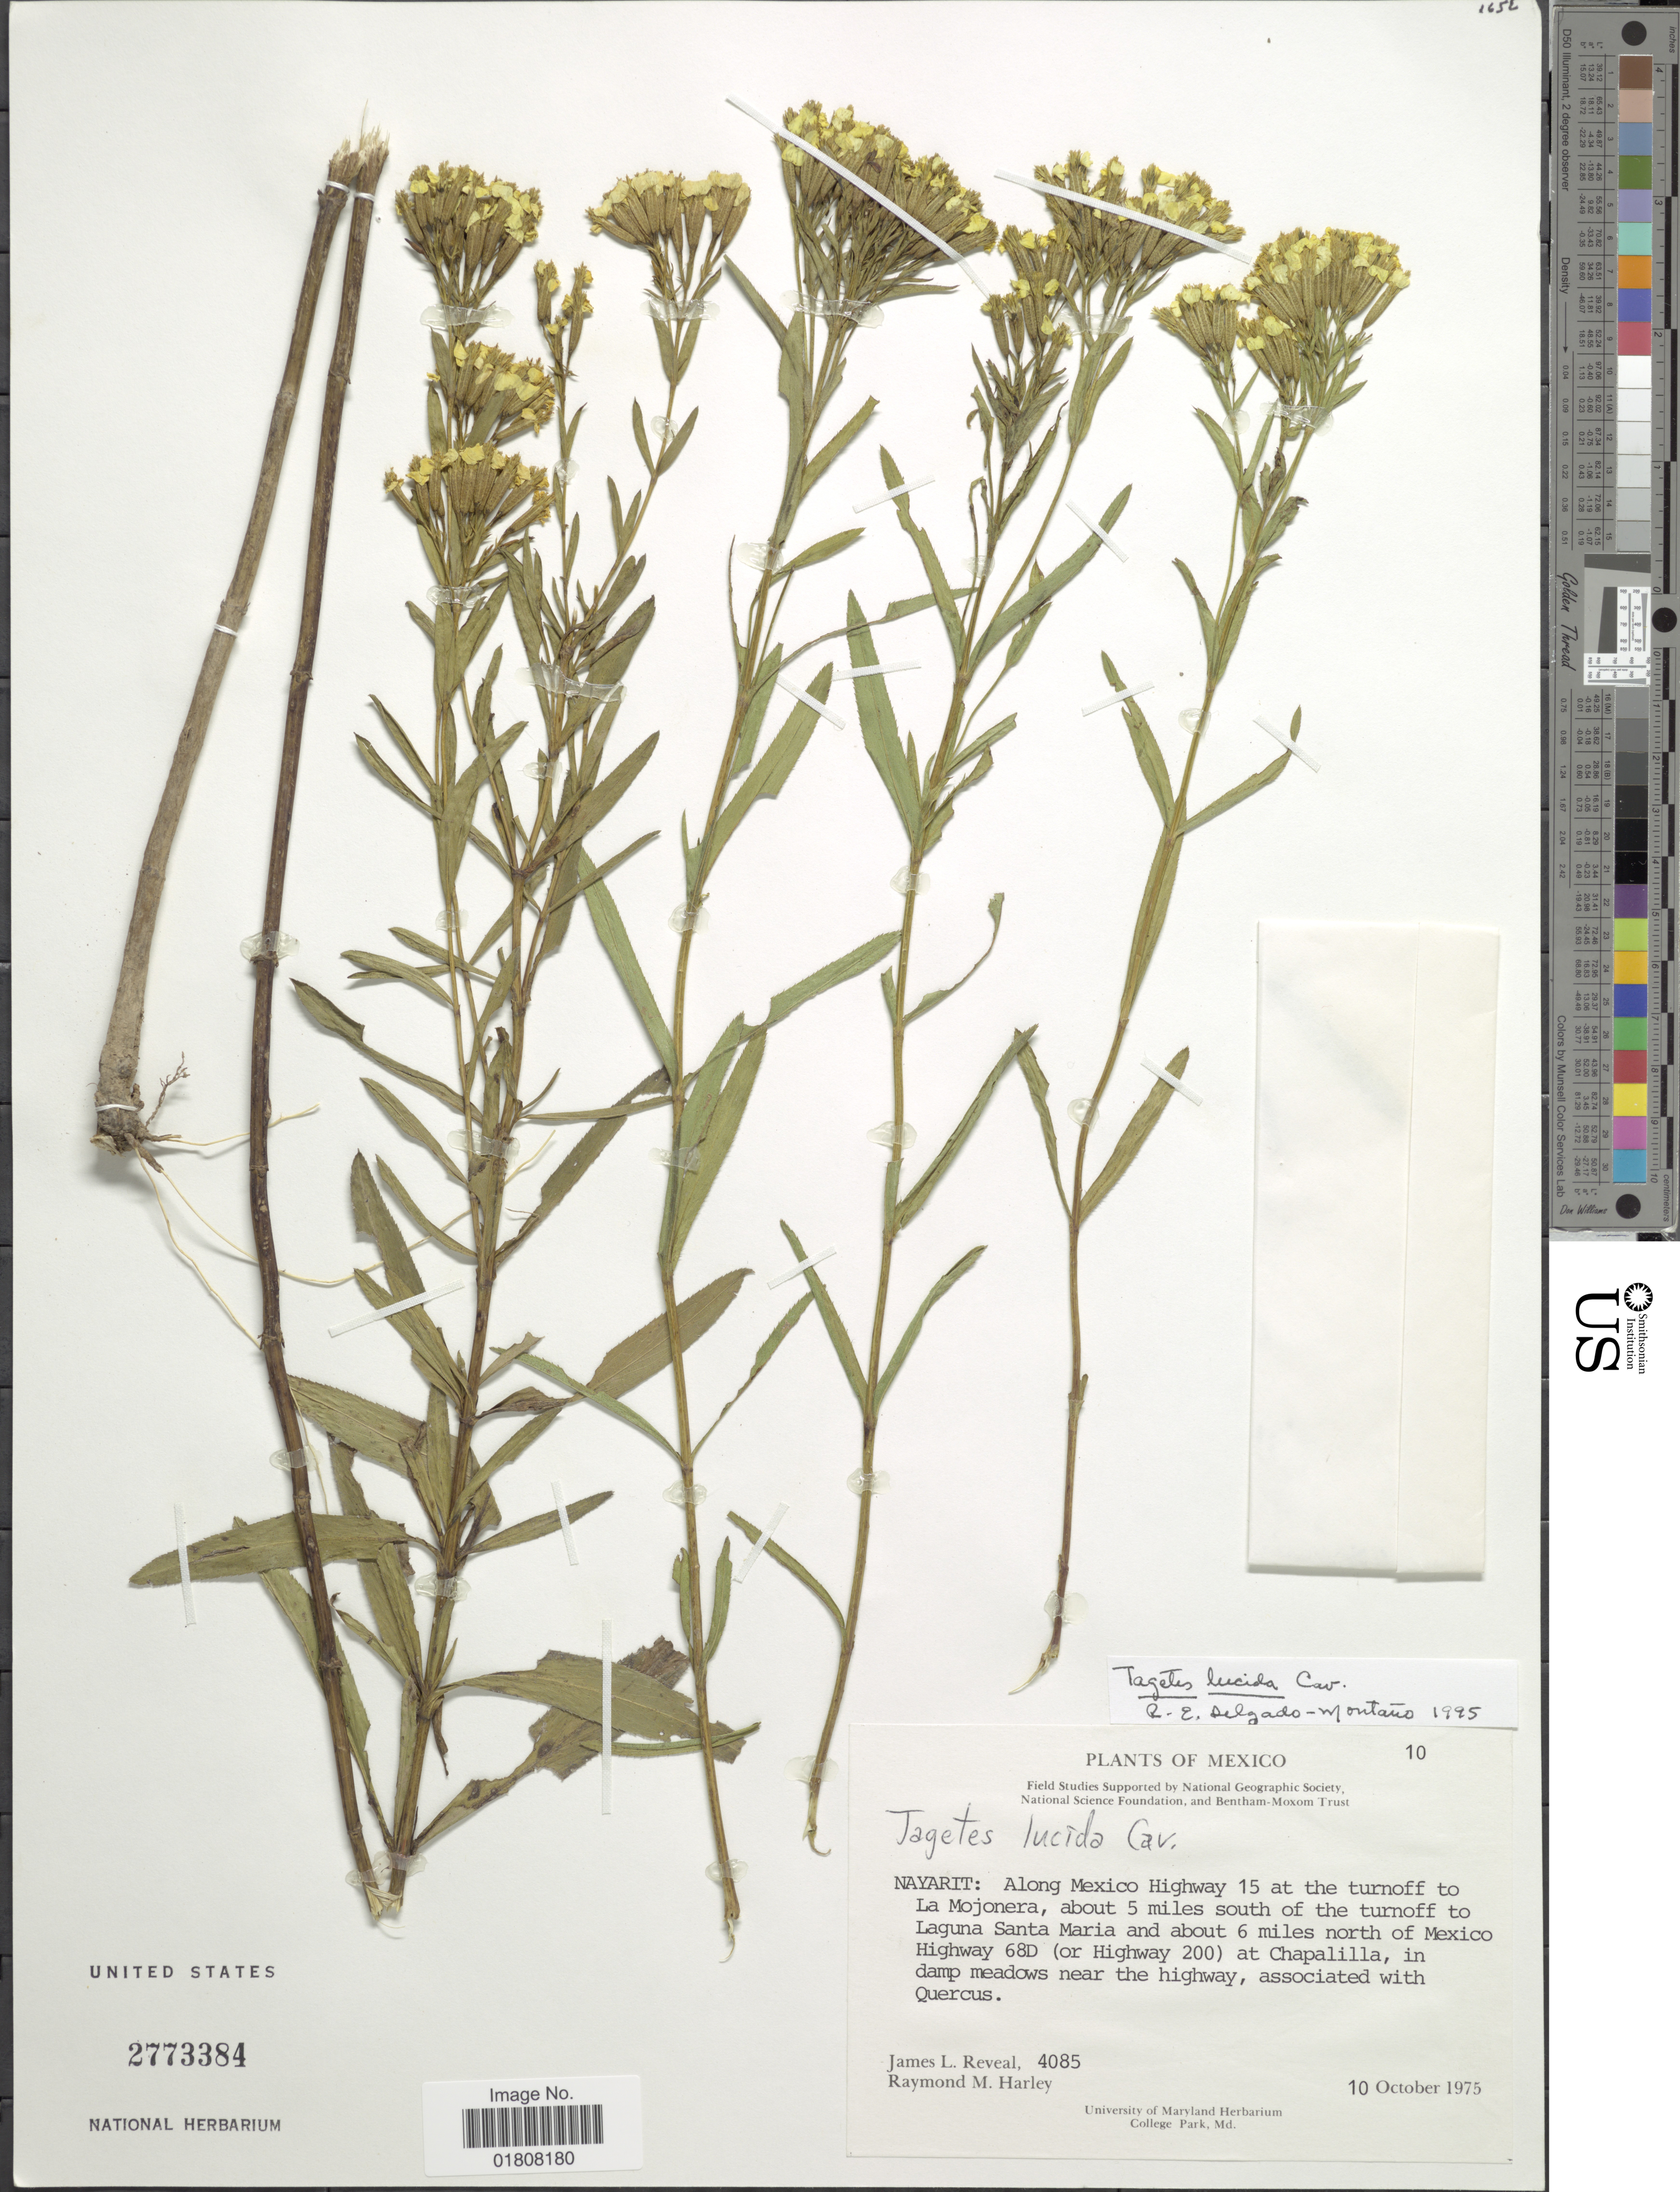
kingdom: Plantae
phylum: Tracheophyta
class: Magnoliopsida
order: Asterales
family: Asteraceae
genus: Tagetes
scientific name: Tagetes lucida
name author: Cav.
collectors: J. L. Reveal & R. M. Harley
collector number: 4085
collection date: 1975-10-10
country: Mexico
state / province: Nayarit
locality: Along Mexico Highway 15 at the turnoff to La Majonera, about 5 miles south of the turnoff to Laguna Santa Maria and about 6 miles north of Mexico Highway 68D (or Highway 200) at Chapalilla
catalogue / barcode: US 2773384